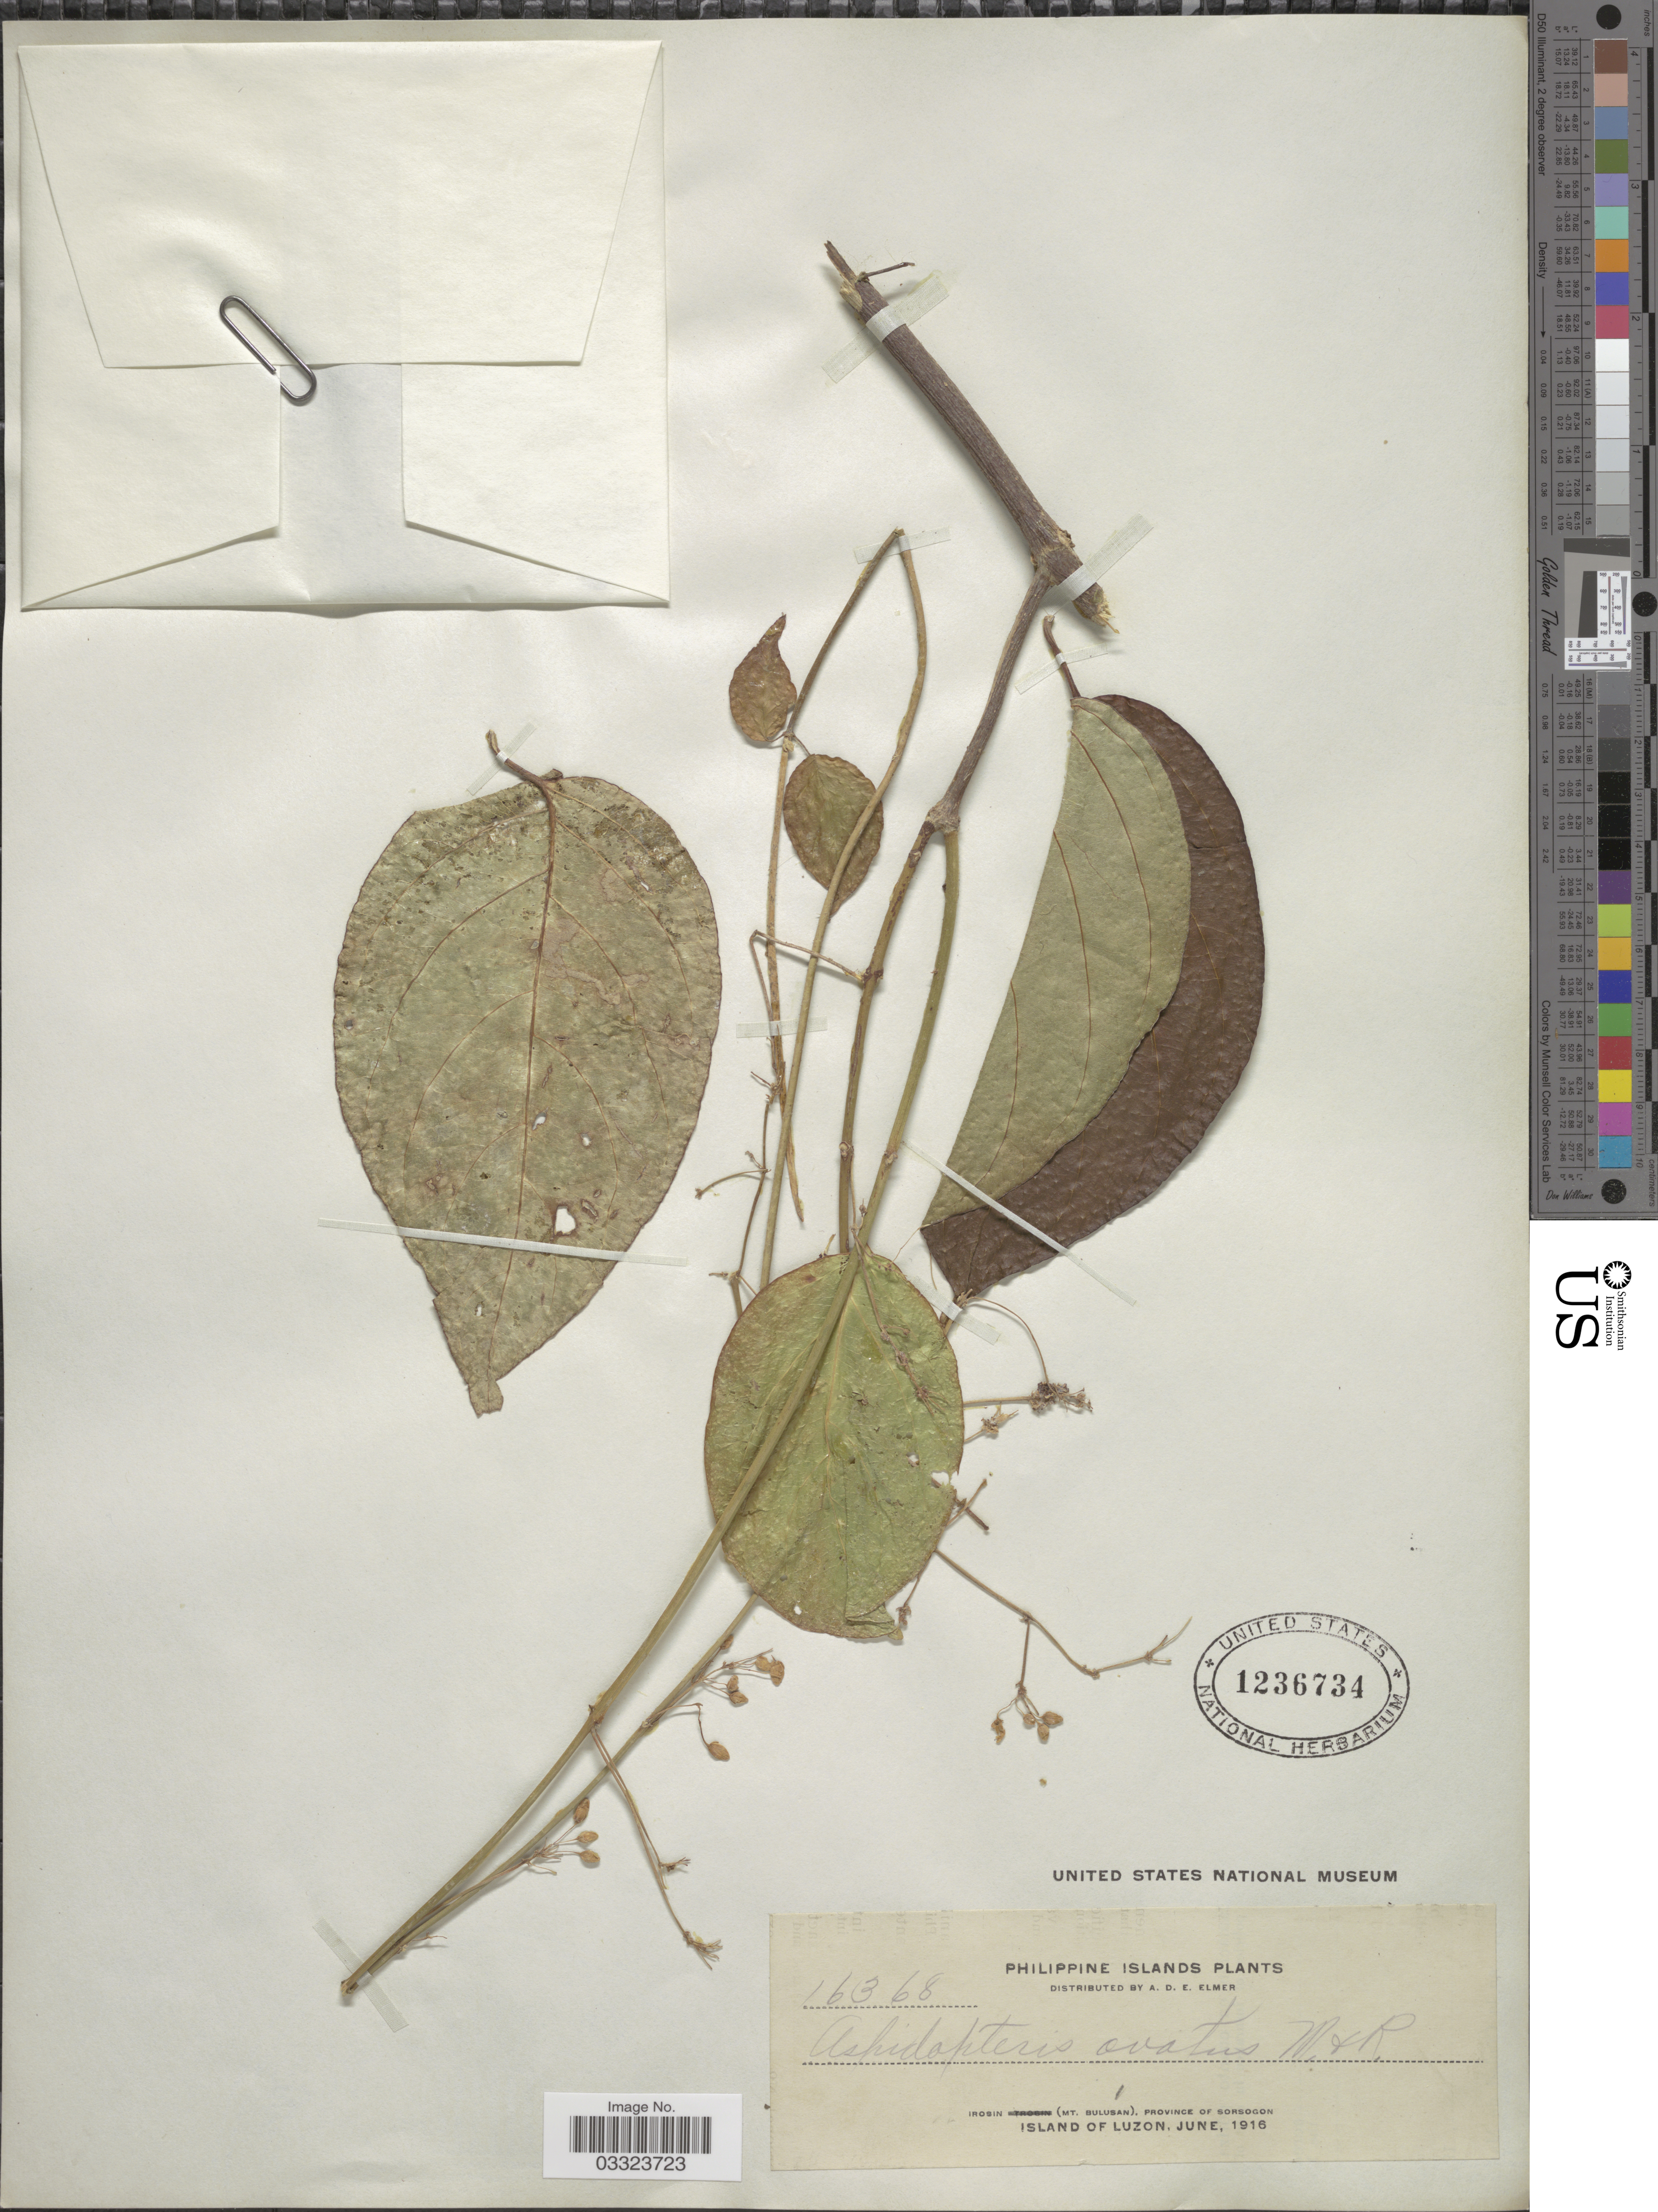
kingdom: Plantae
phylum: Tracheophyta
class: Magnoliopsida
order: Malpighiales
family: Malpighiaceae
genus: Aspidopterys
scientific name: Aspidopterys ovata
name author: Merr. & Rolfe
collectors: A. D. E. Elmer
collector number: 16368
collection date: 1916-06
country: Philippines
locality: Philippine Islands. Irosin (Mt. Bulusan), province of Sorsogon. Island of Luzon.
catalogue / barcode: US 1236734